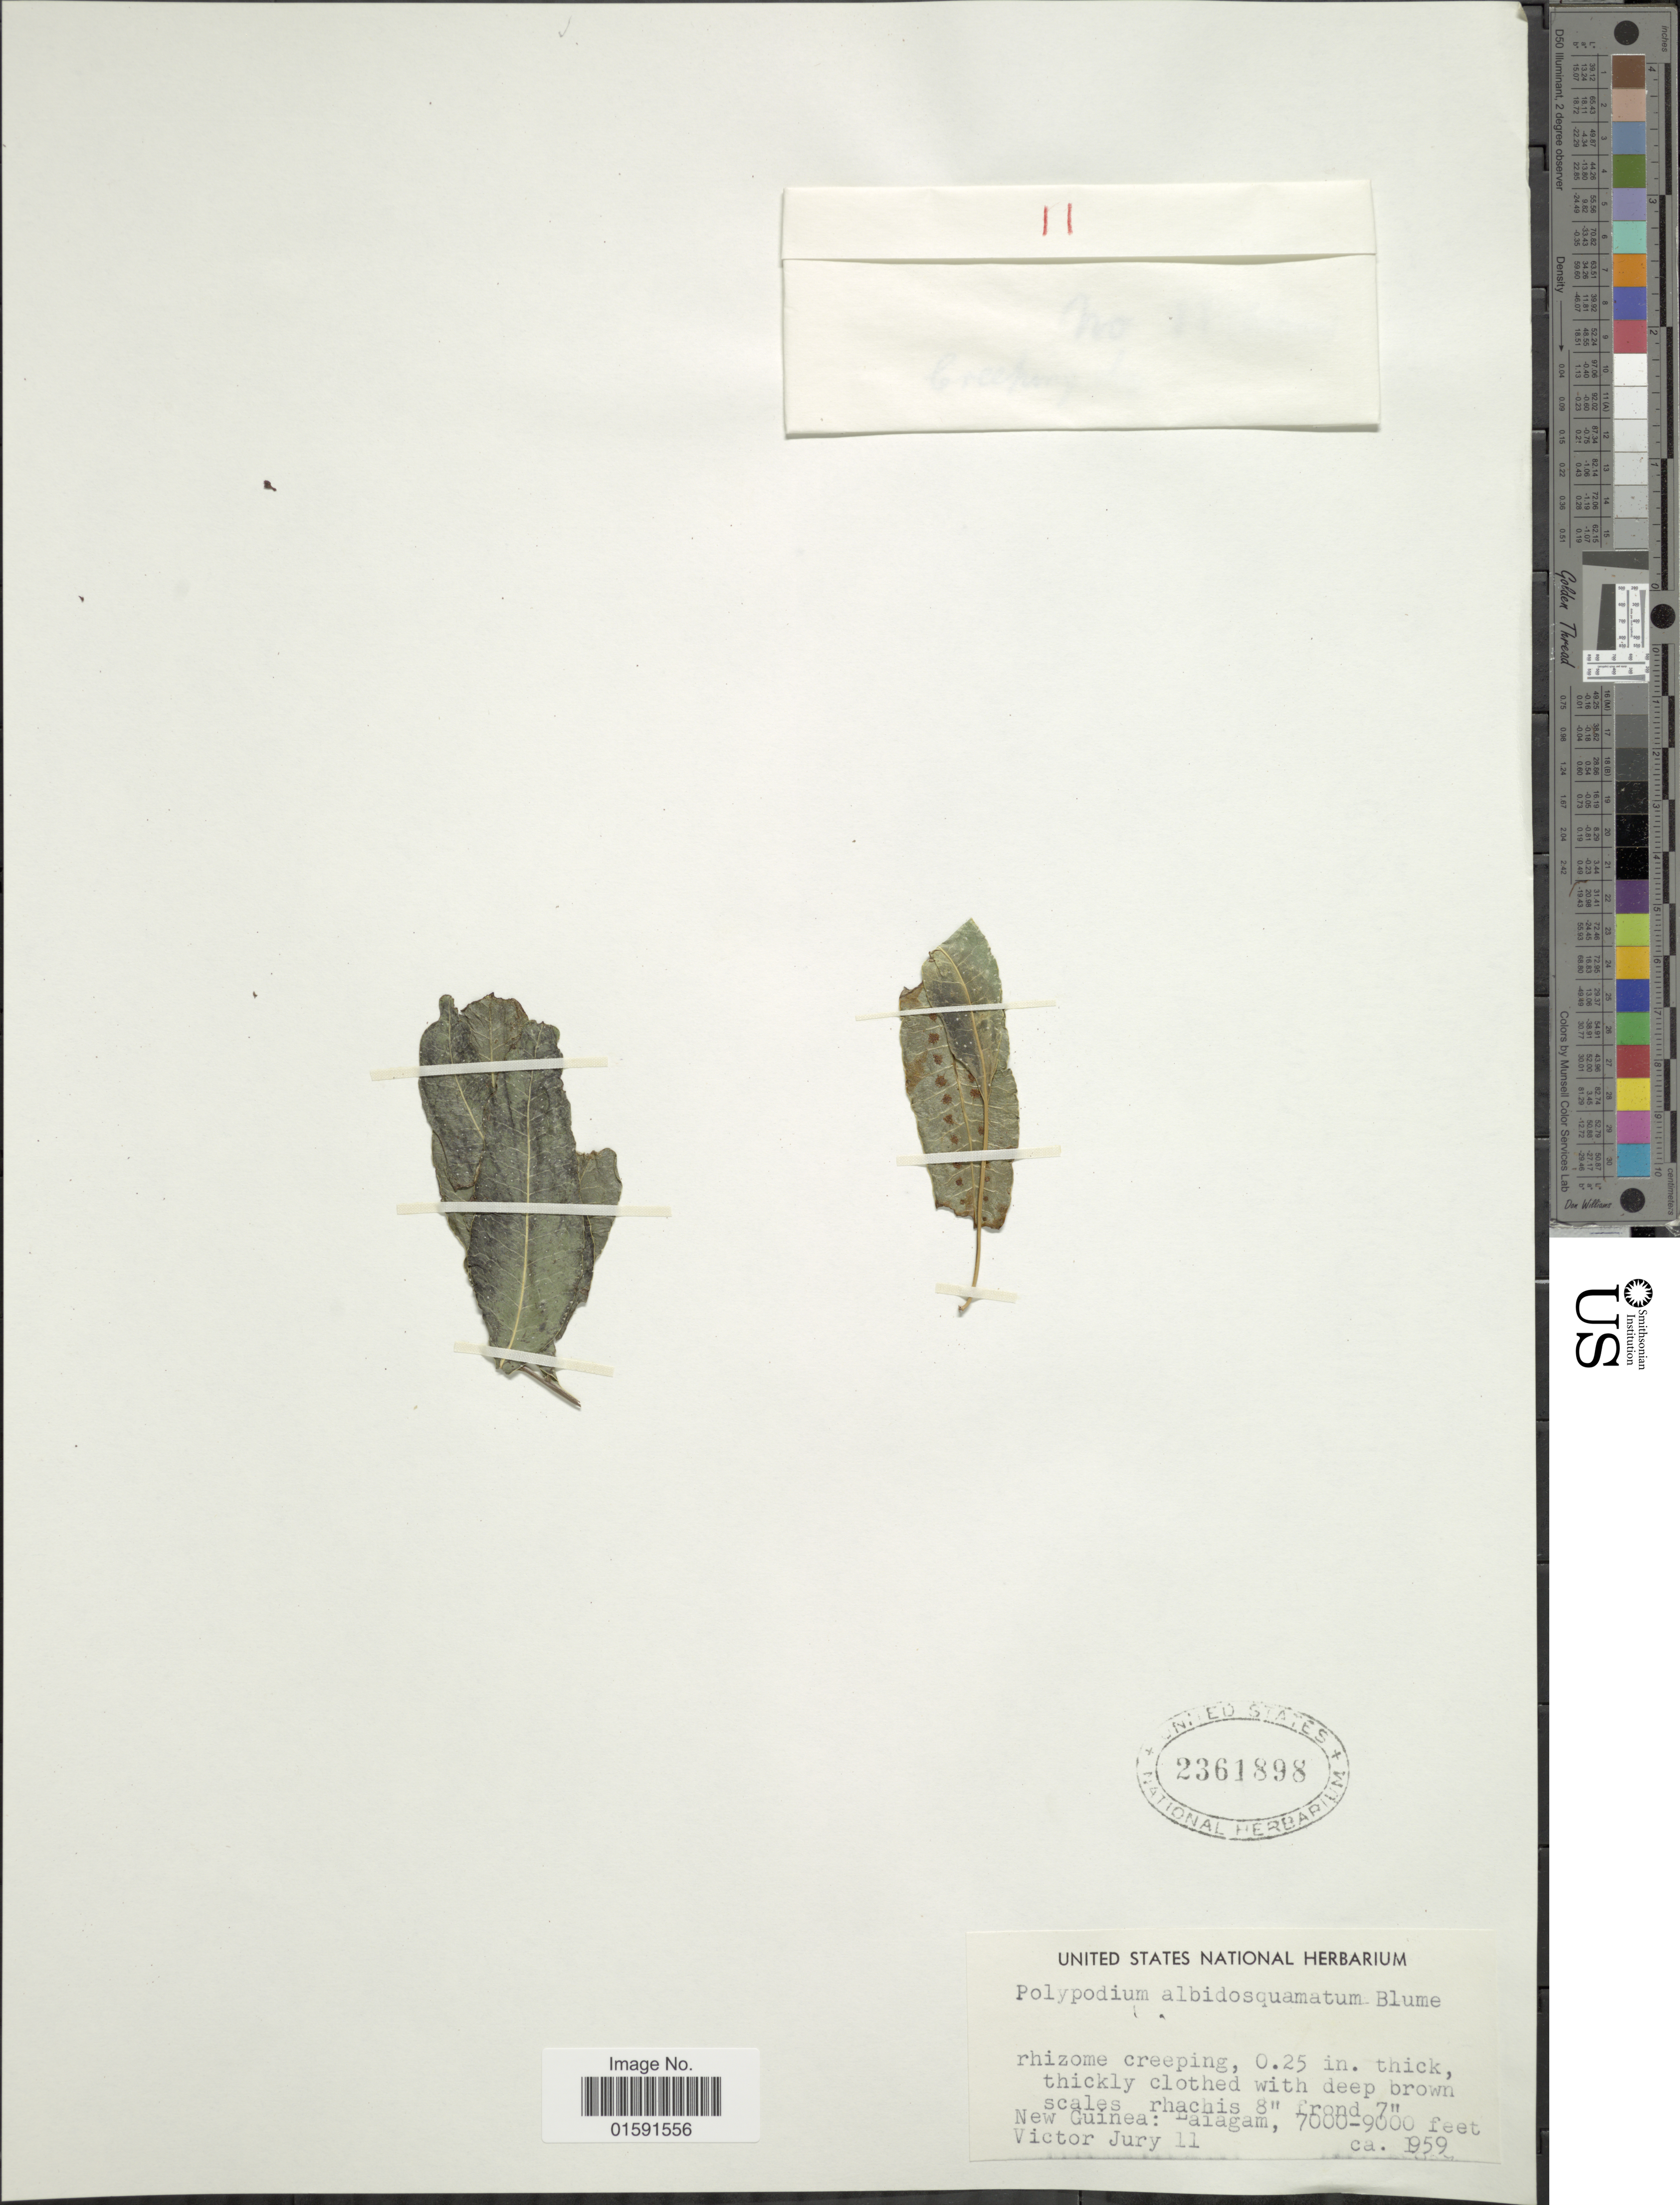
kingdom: Plantae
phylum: Tracheophyta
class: Polypodiopsida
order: Polypodiales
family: Polypodiaceae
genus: Selliguea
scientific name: Selliguea albidosquamata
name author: (Blume) Parris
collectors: V. Jury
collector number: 11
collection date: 1959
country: Papua New Guinea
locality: New Guinea: Lalagam [interpreted]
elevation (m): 2134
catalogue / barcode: US 2361898